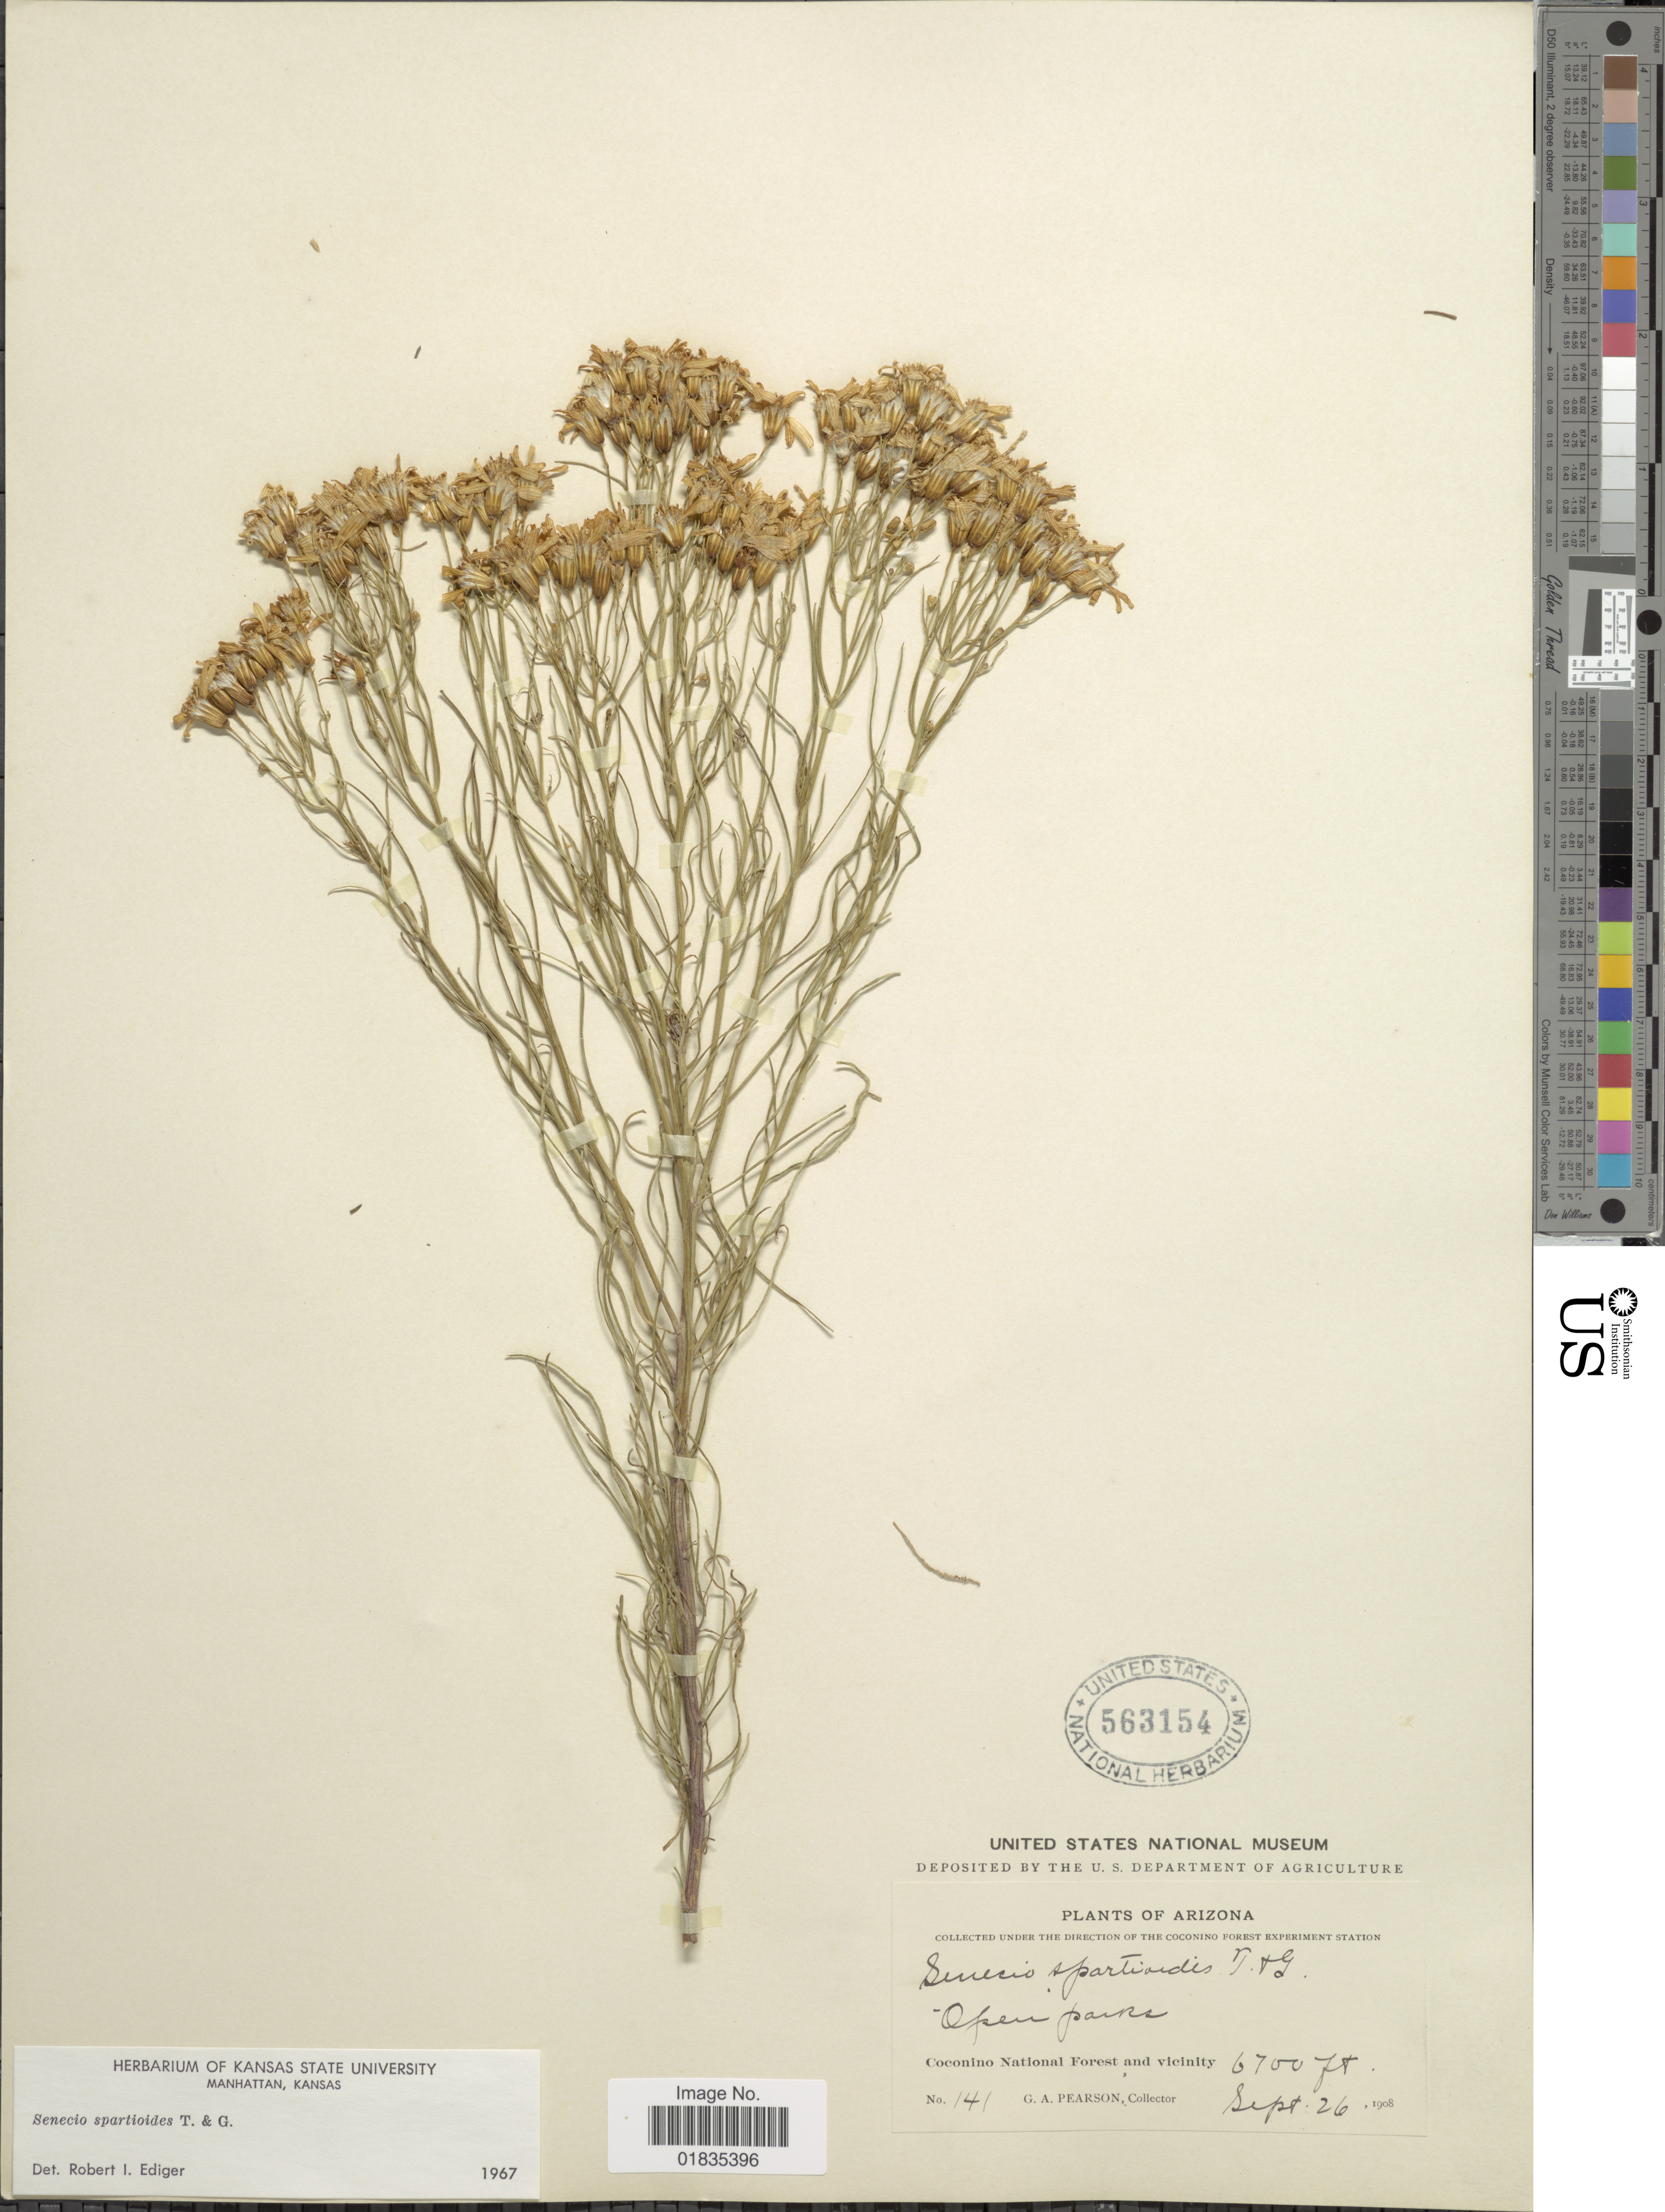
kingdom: Plantae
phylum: Tracheophyta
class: Magnoliopsida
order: Asterales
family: Asteraceae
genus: Senecio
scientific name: Senecio spartioides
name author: Torr. & A. Gray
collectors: G. A. Pearson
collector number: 141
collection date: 1908-09-26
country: United States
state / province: Arizona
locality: Open parks, Coconino National Forest and vicinity.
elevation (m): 2042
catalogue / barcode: US 563154